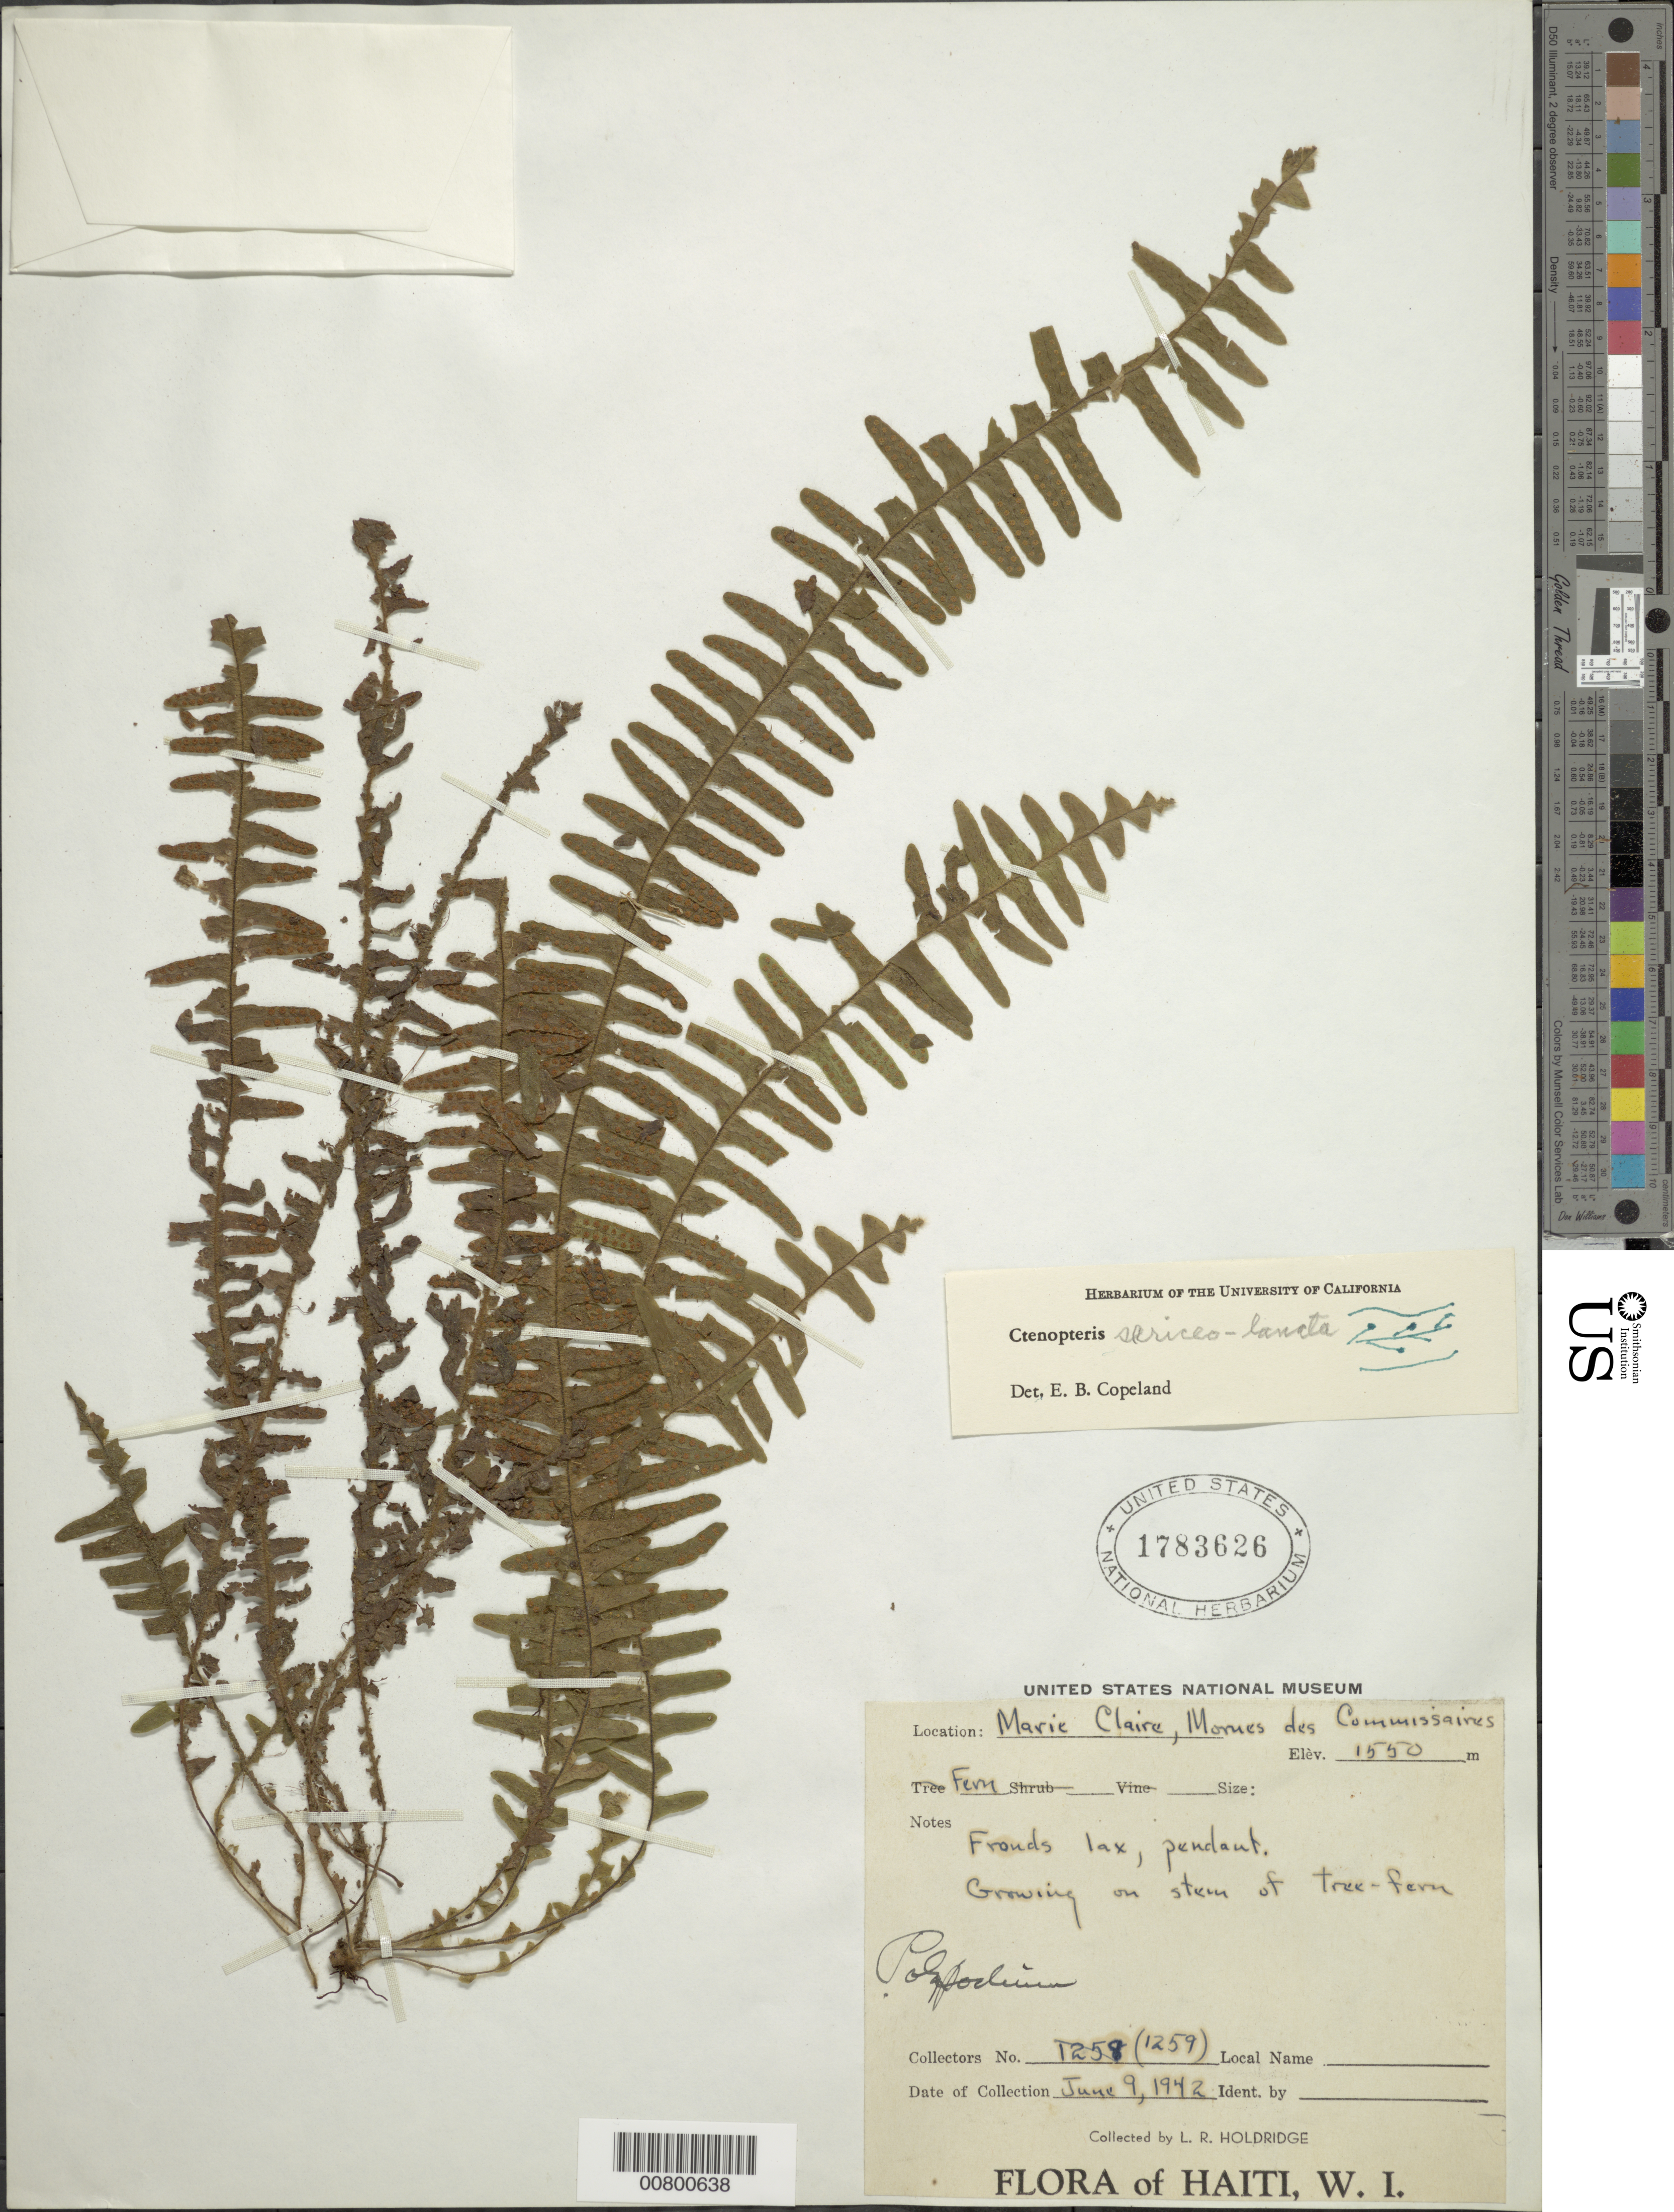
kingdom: Plantae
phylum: Tracheophyta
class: Polypodiopsida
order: Polypodiales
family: Polypodiaceae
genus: Alansmia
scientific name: Alansmia lanigera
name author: (Desv.) Moguel & M. Kessler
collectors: L. Holdridge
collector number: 1259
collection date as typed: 09 Jun 1942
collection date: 1942-06-09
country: Haiti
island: Hispaniola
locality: Marie Claire, Mornes des Commissaires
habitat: Growing on stem of tree fern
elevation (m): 1550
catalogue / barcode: US 1783626